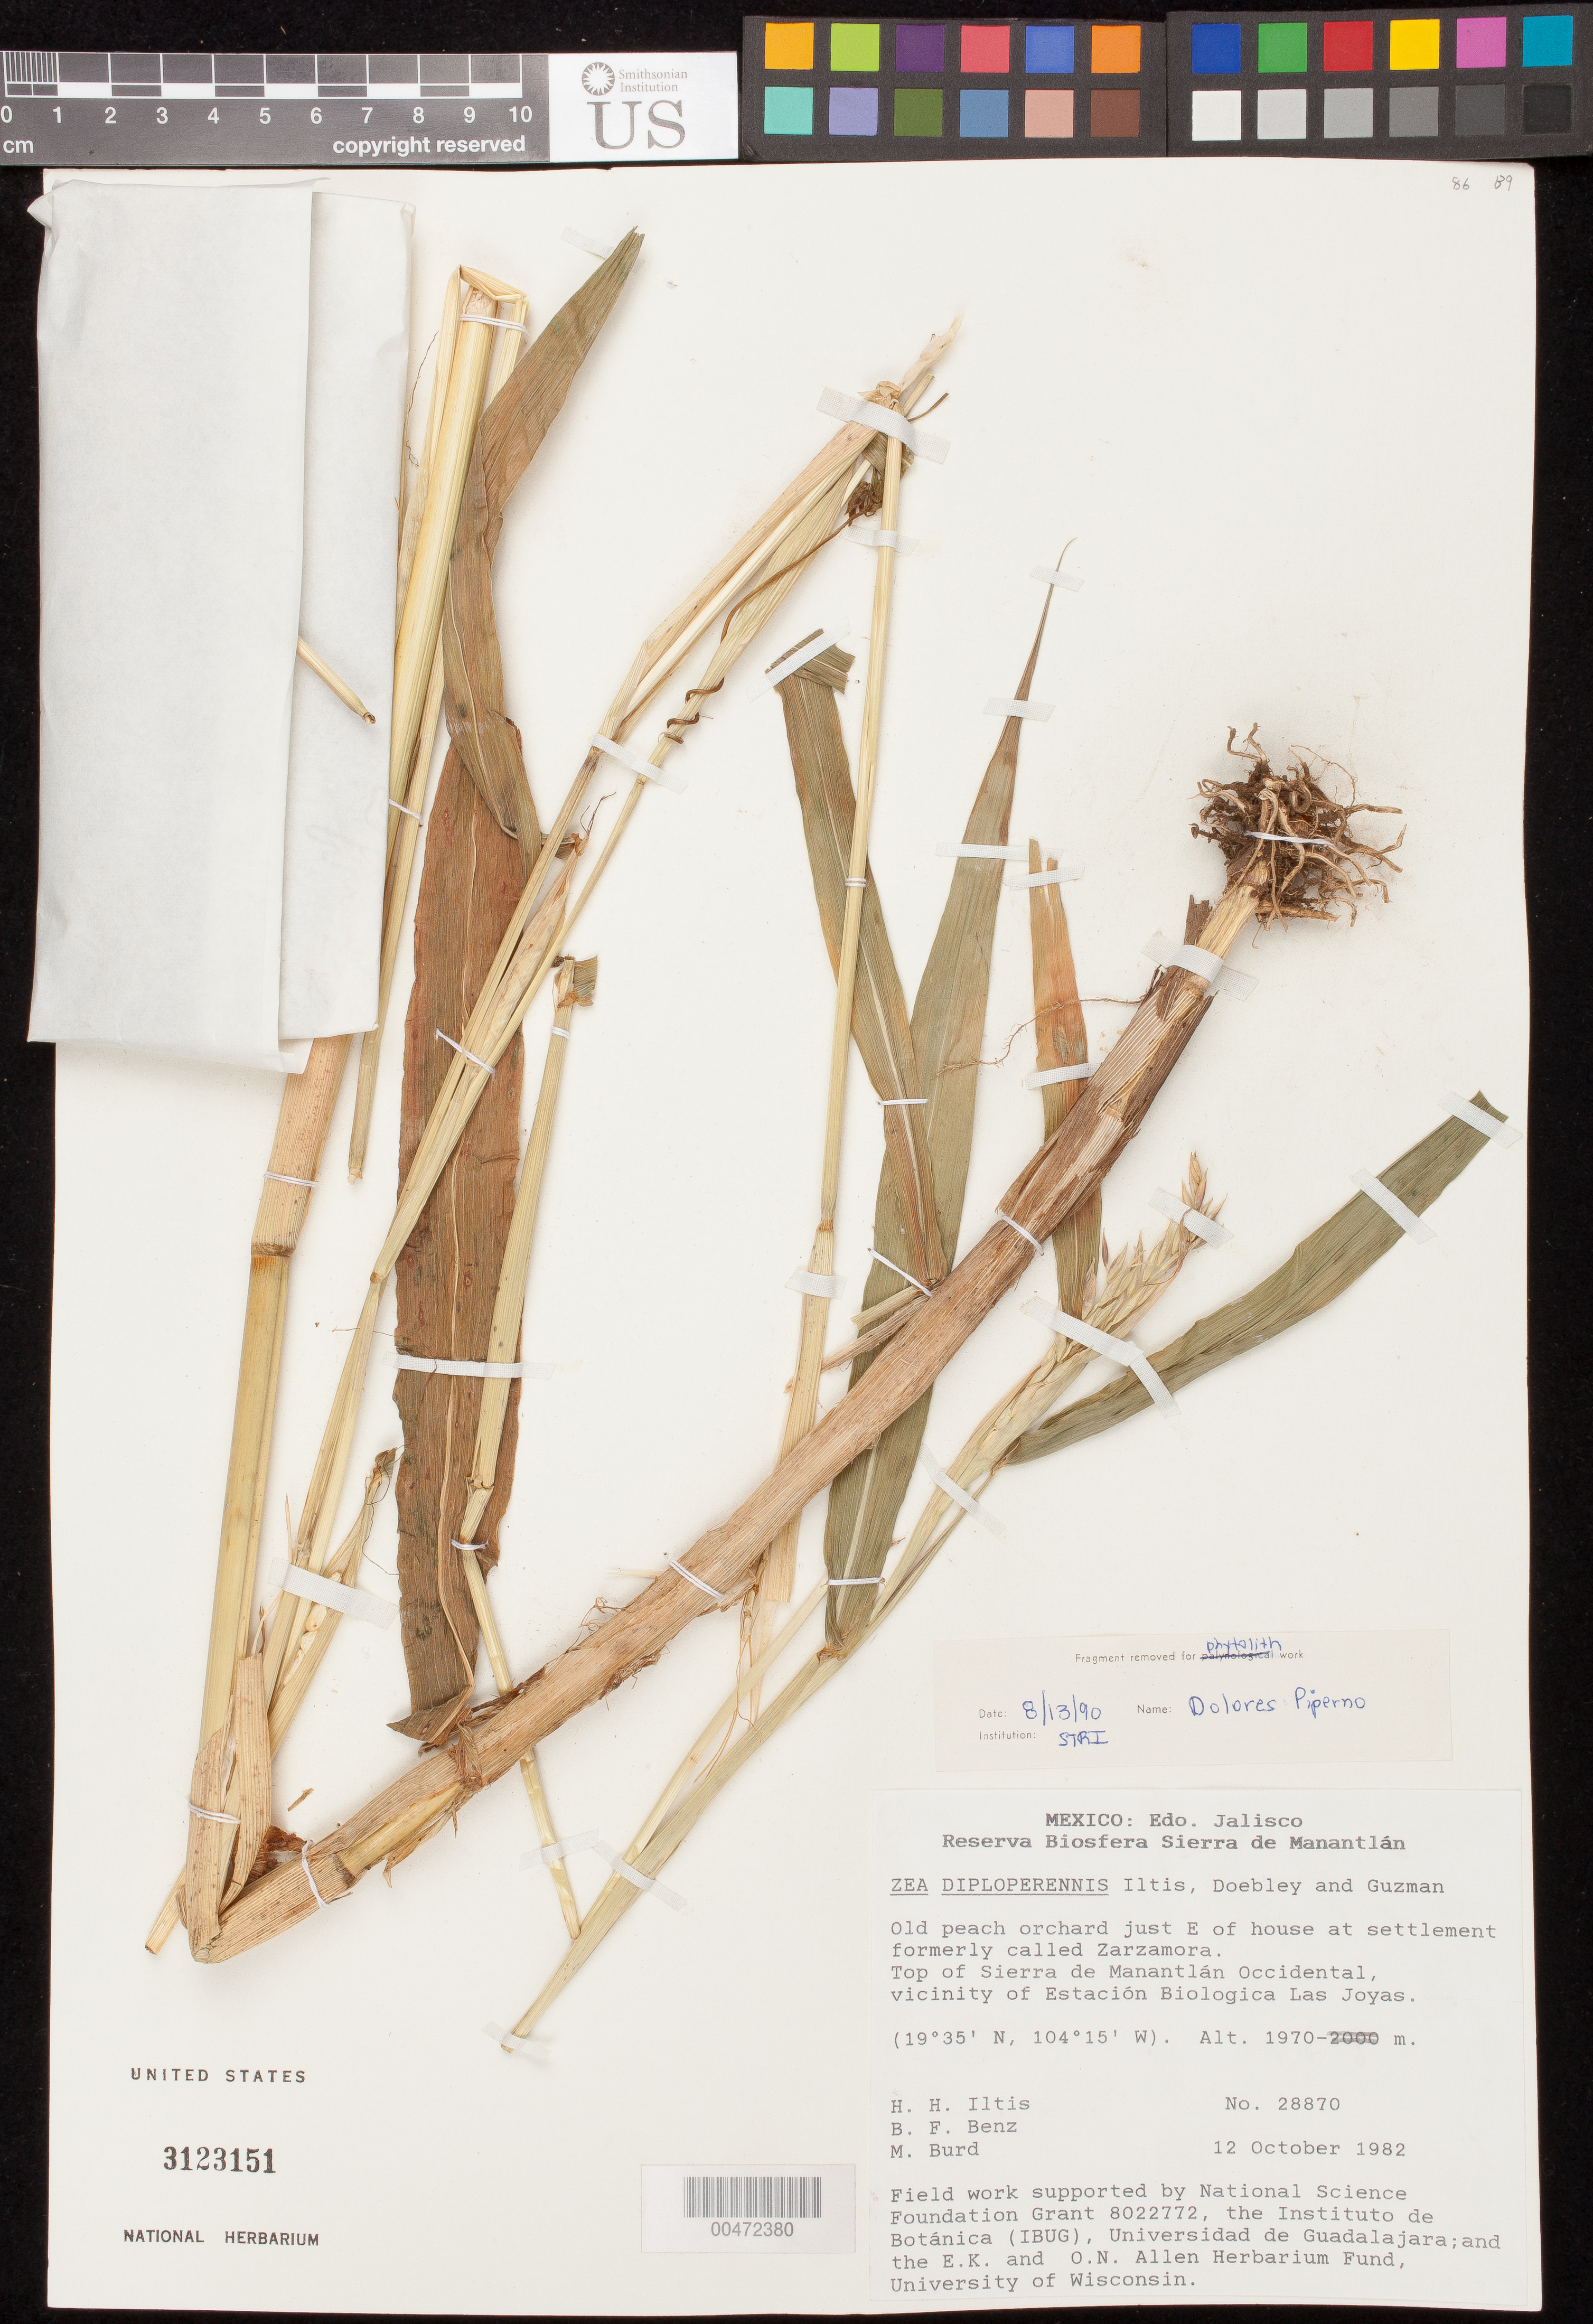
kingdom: Plantae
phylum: Tracheophyta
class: Liliopsida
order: Poales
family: Poaceae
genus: Zea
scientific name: Zea perennis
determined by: Peterson, Paul M., (BOT), Smithsonian Institution - National Museum of Natural History (UNITED STATES)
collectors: H. H. Iltis, B. F. Benz & M. Burd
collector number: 28870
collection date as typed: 12 Oct 1982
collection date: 1982-10-12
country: Mexico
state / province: Jalisco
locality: Just E of settlement formerly called Zarzamora, top of Sierra de Manantlán Occidental, vicinity of Estación Biologica Las Joyas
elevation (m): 1970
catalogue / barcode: US 3123151